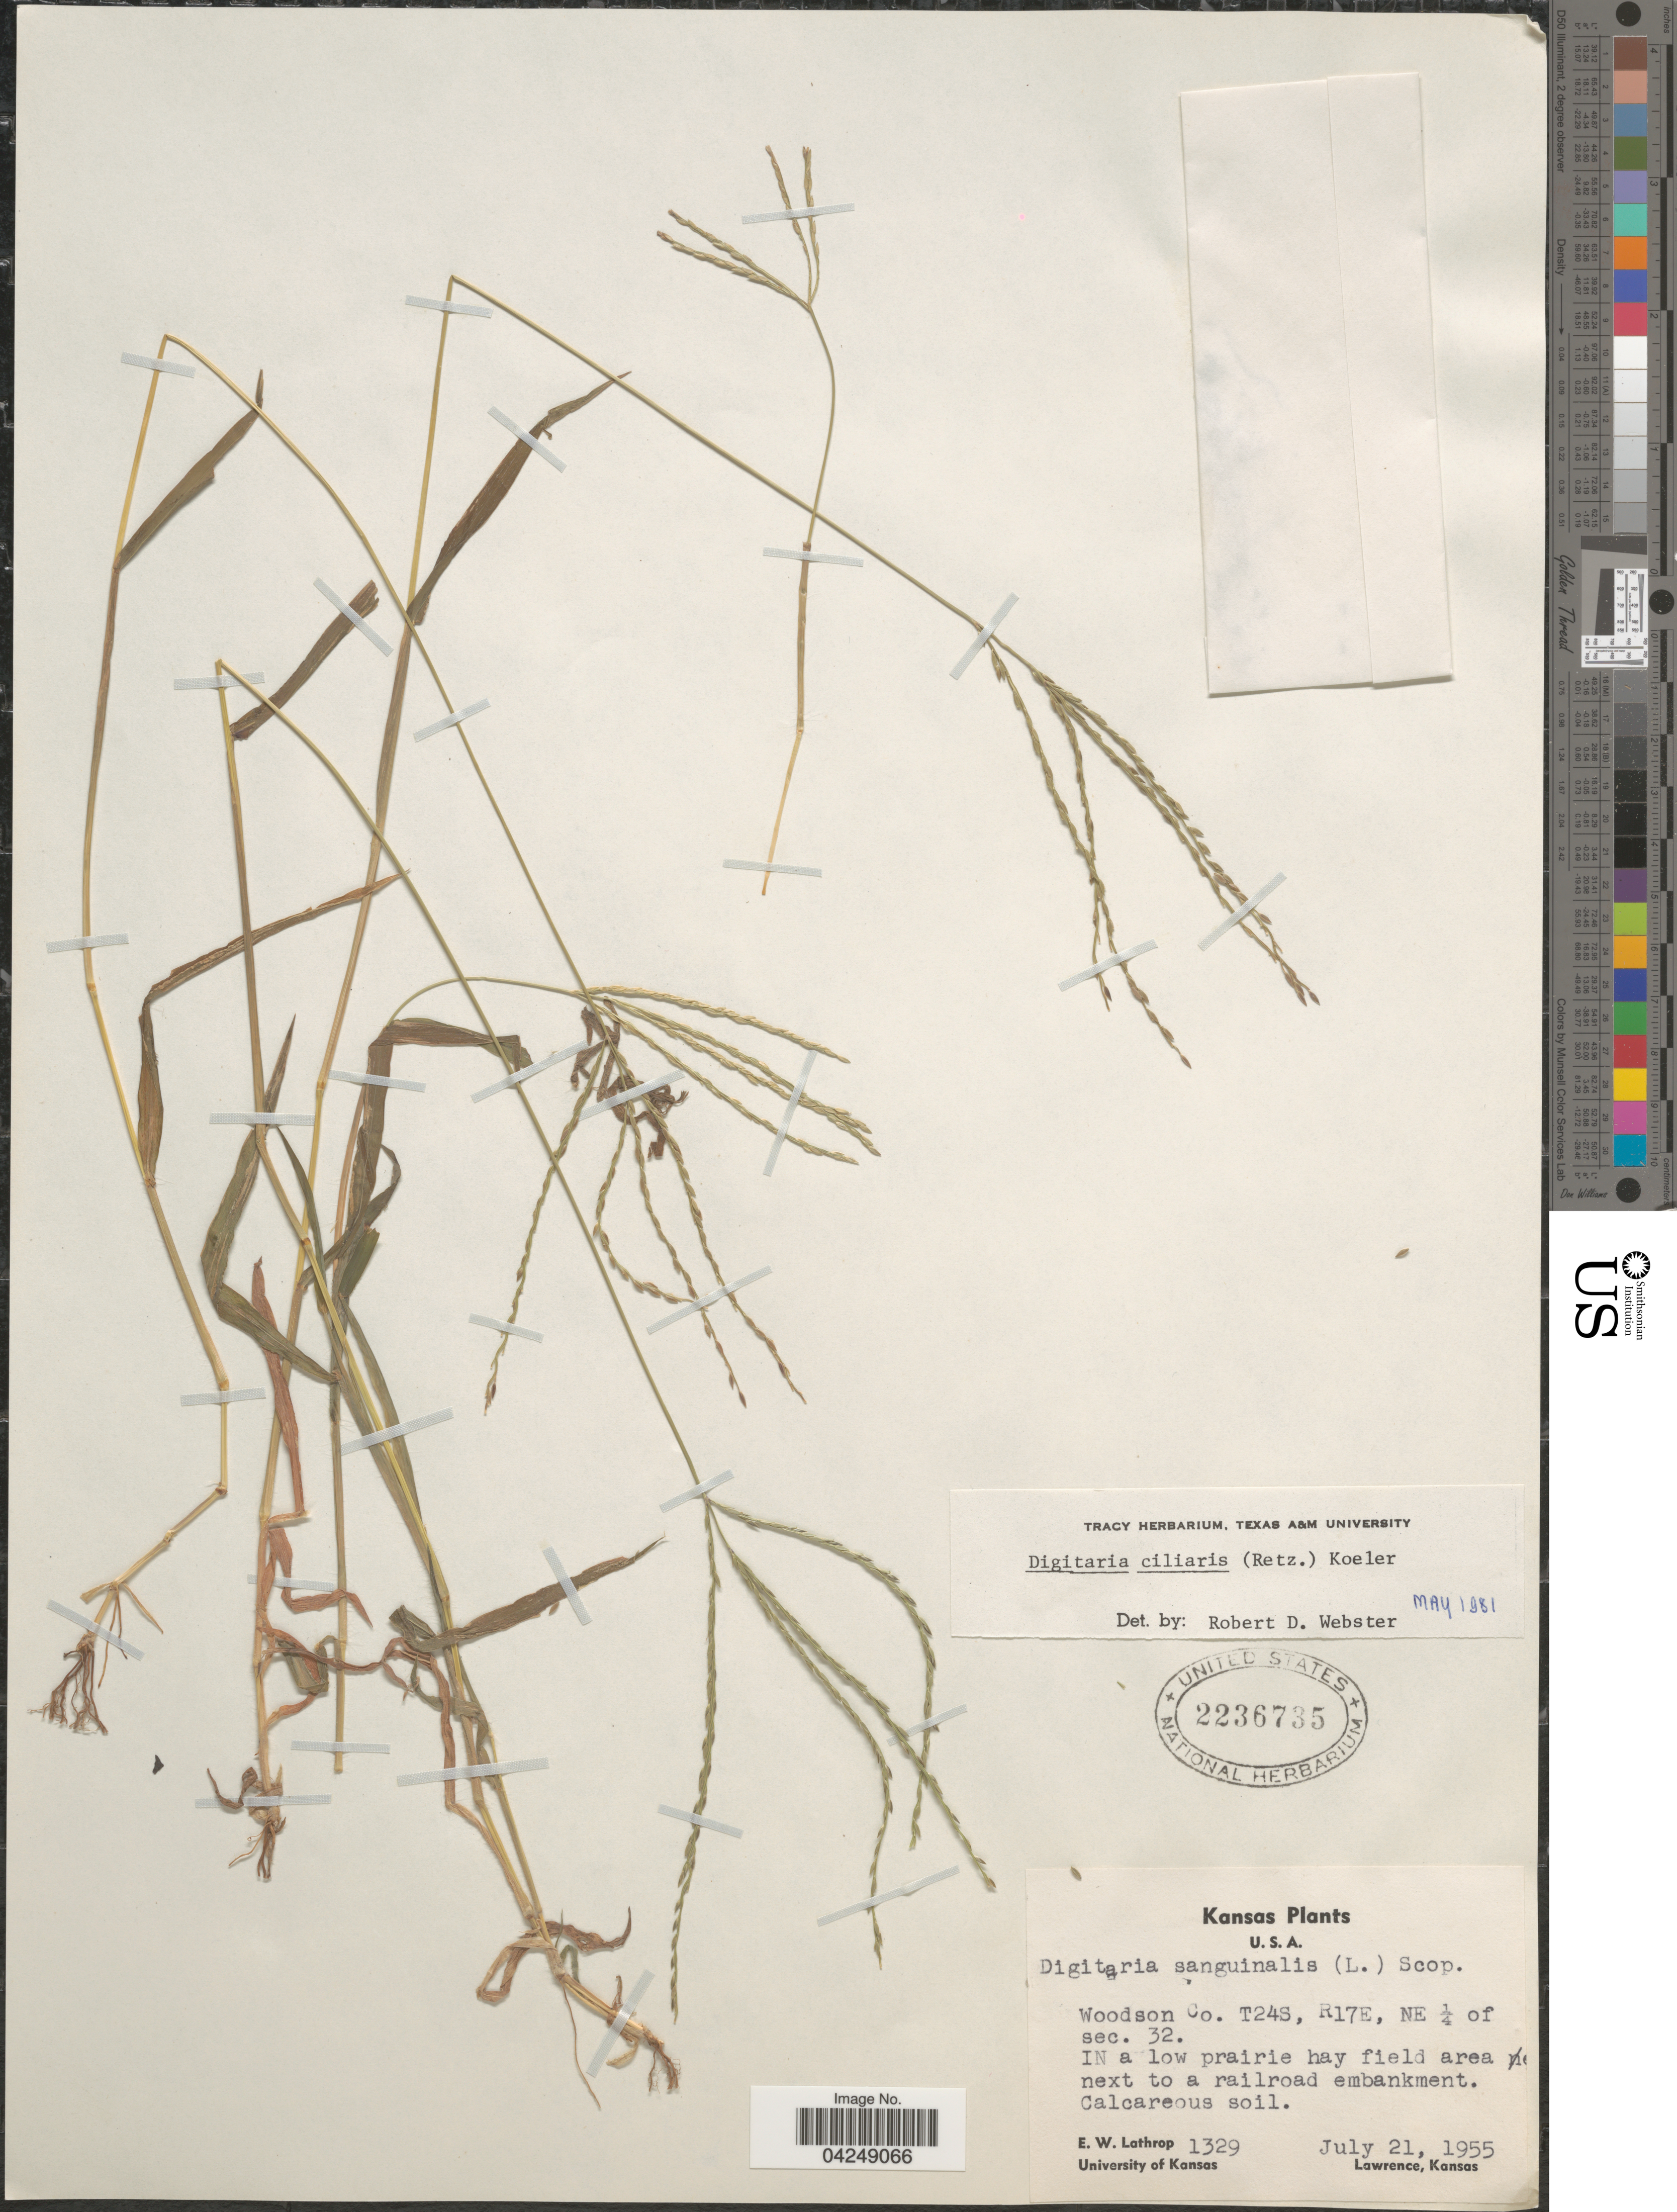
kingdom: Plantae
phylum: Tracheophyta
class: Liliopsida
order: Poales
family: Poaceae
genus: Digitaria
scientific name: Digitaria ciliaris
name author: (Retz.) Koeler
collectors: E. W. Lathrop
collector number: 1329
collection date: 1955-07-21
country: United States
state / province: Kansas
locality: Woodson Co. T24S, R17, NE ¼ of sec. 32. In a low prairie hay field area next to a railroad embankment.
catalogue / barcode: US 2236735